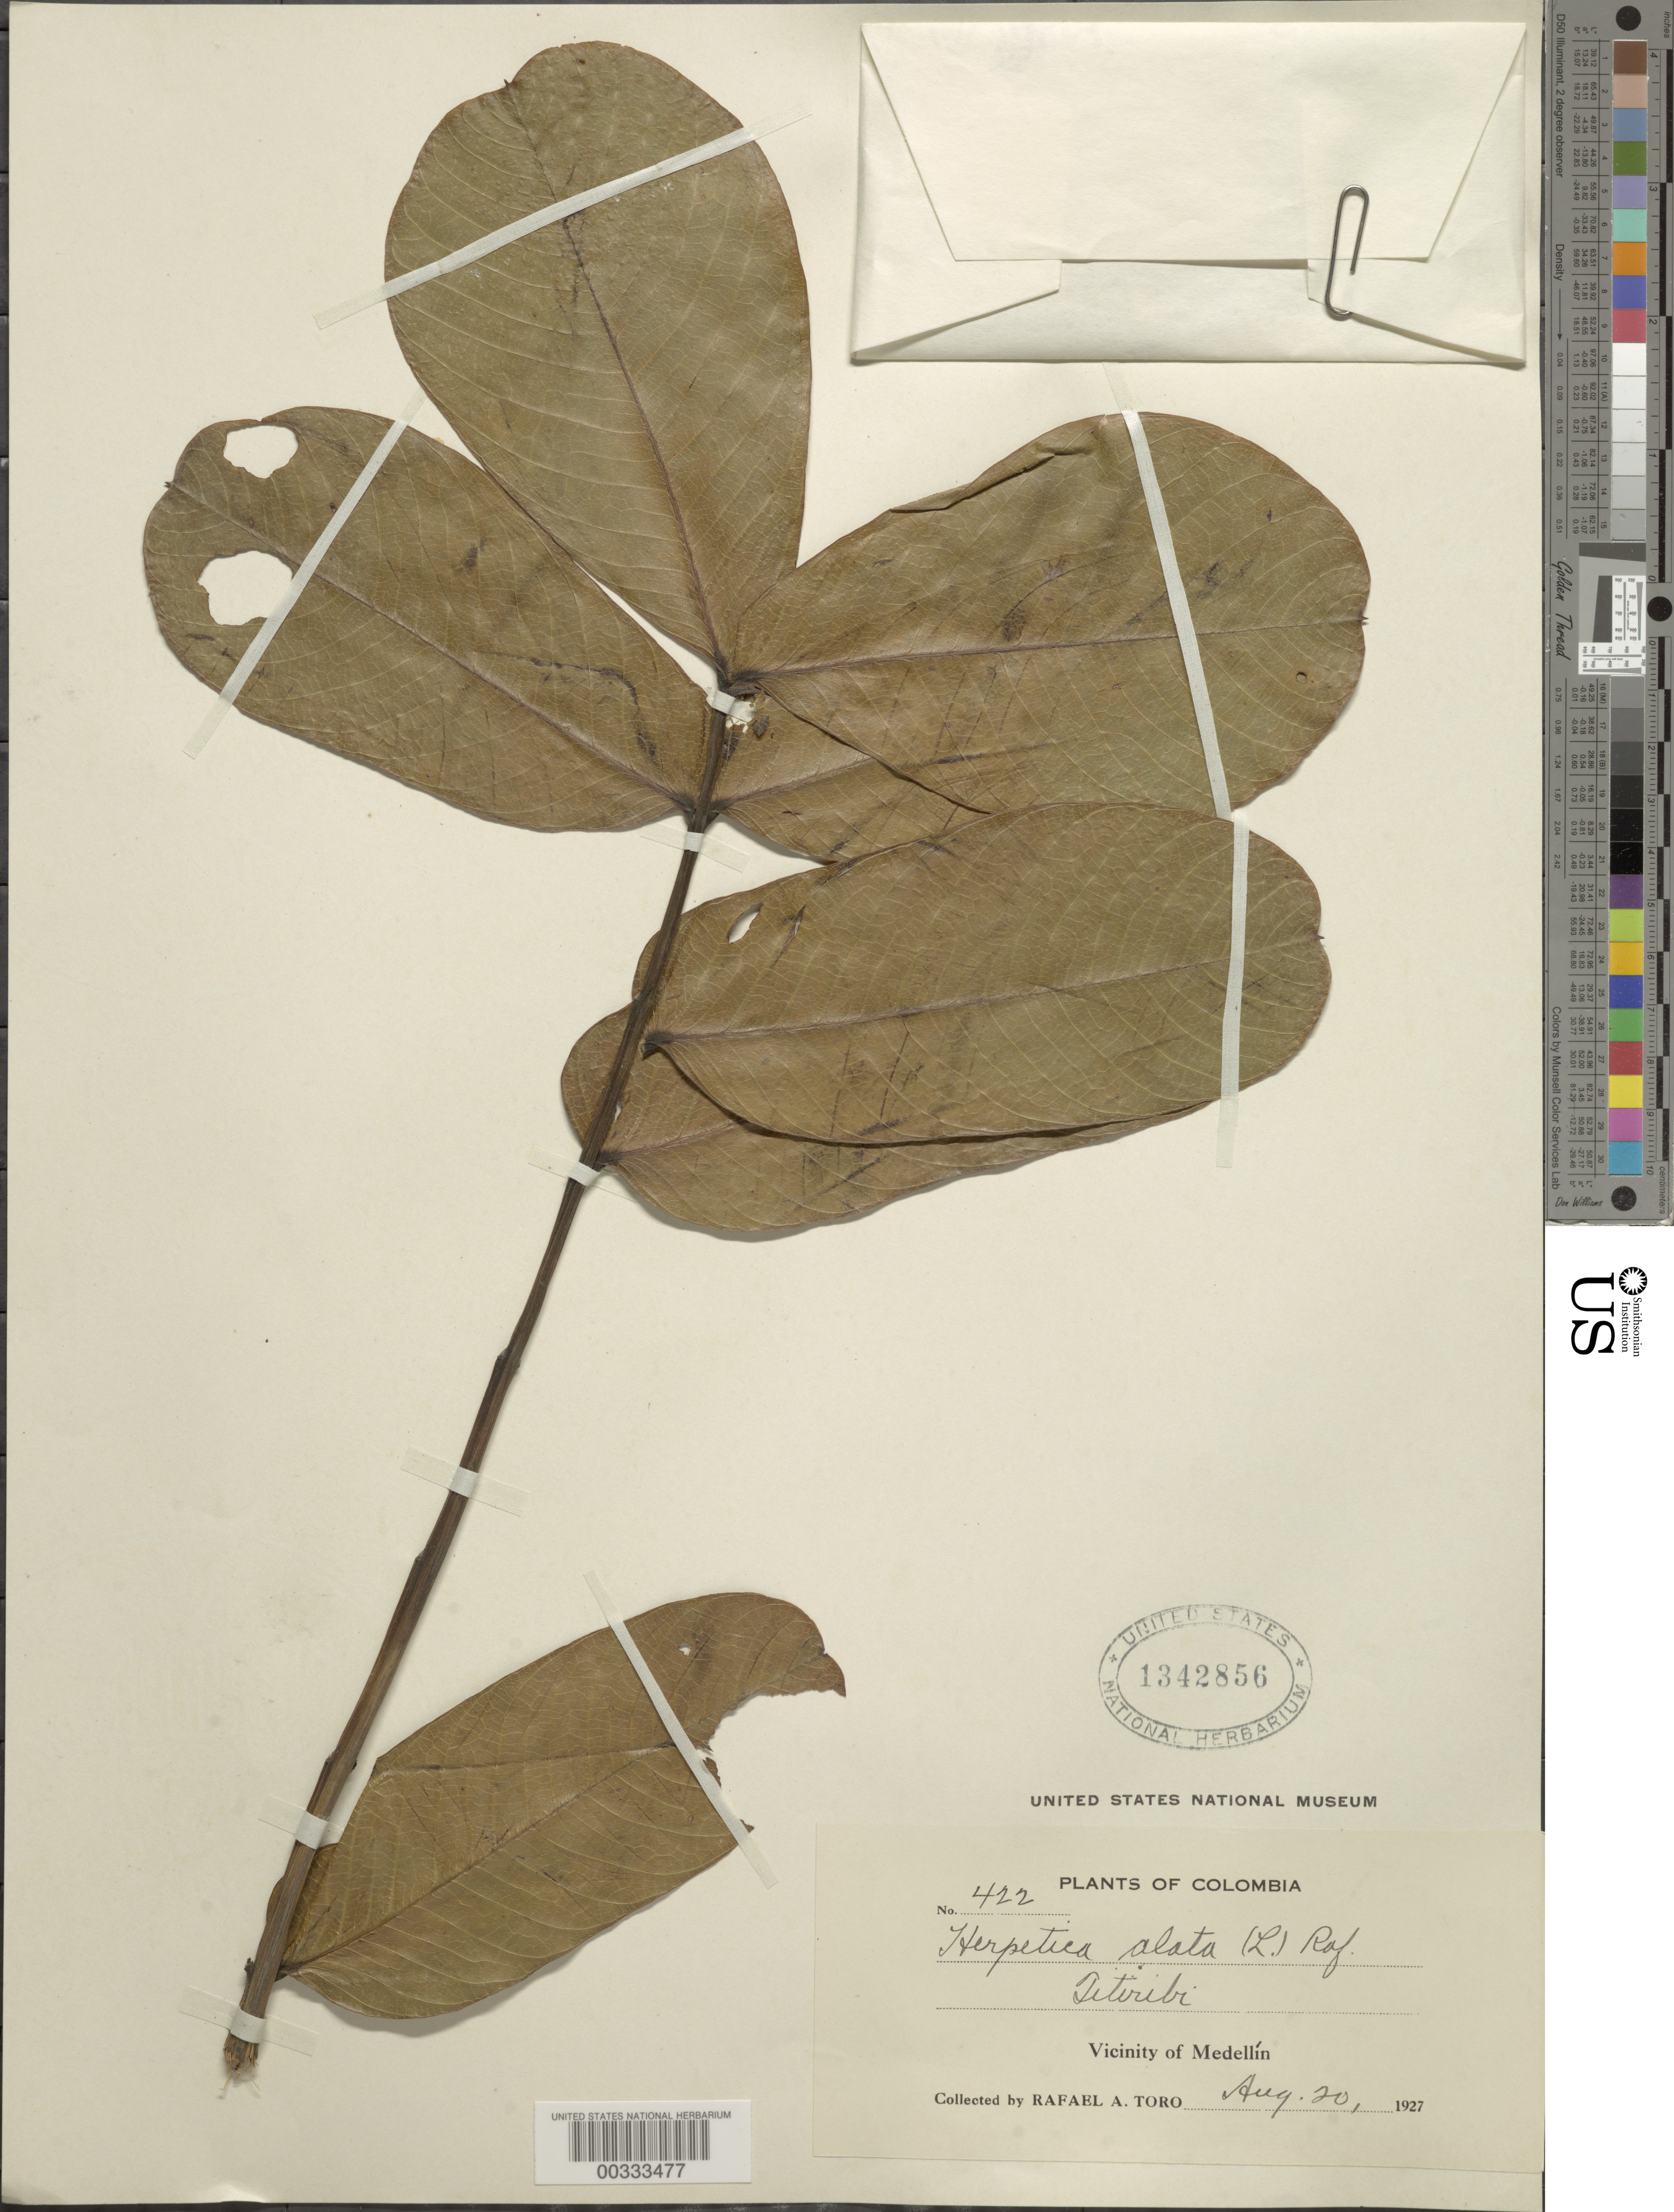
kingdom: Plantae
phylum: Tracheophyta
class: Magnoliopsida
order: Fabales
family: Fabaceae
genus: Senna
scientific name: Senna alata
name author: (L.) Roxb.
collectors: R. A. Toro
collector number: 422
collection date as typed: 20 Aug 1927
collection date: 1927-08-20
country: Colombia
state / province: Antioquia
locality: Teteribi; vicinity of Medellin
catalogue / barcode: US 1342856